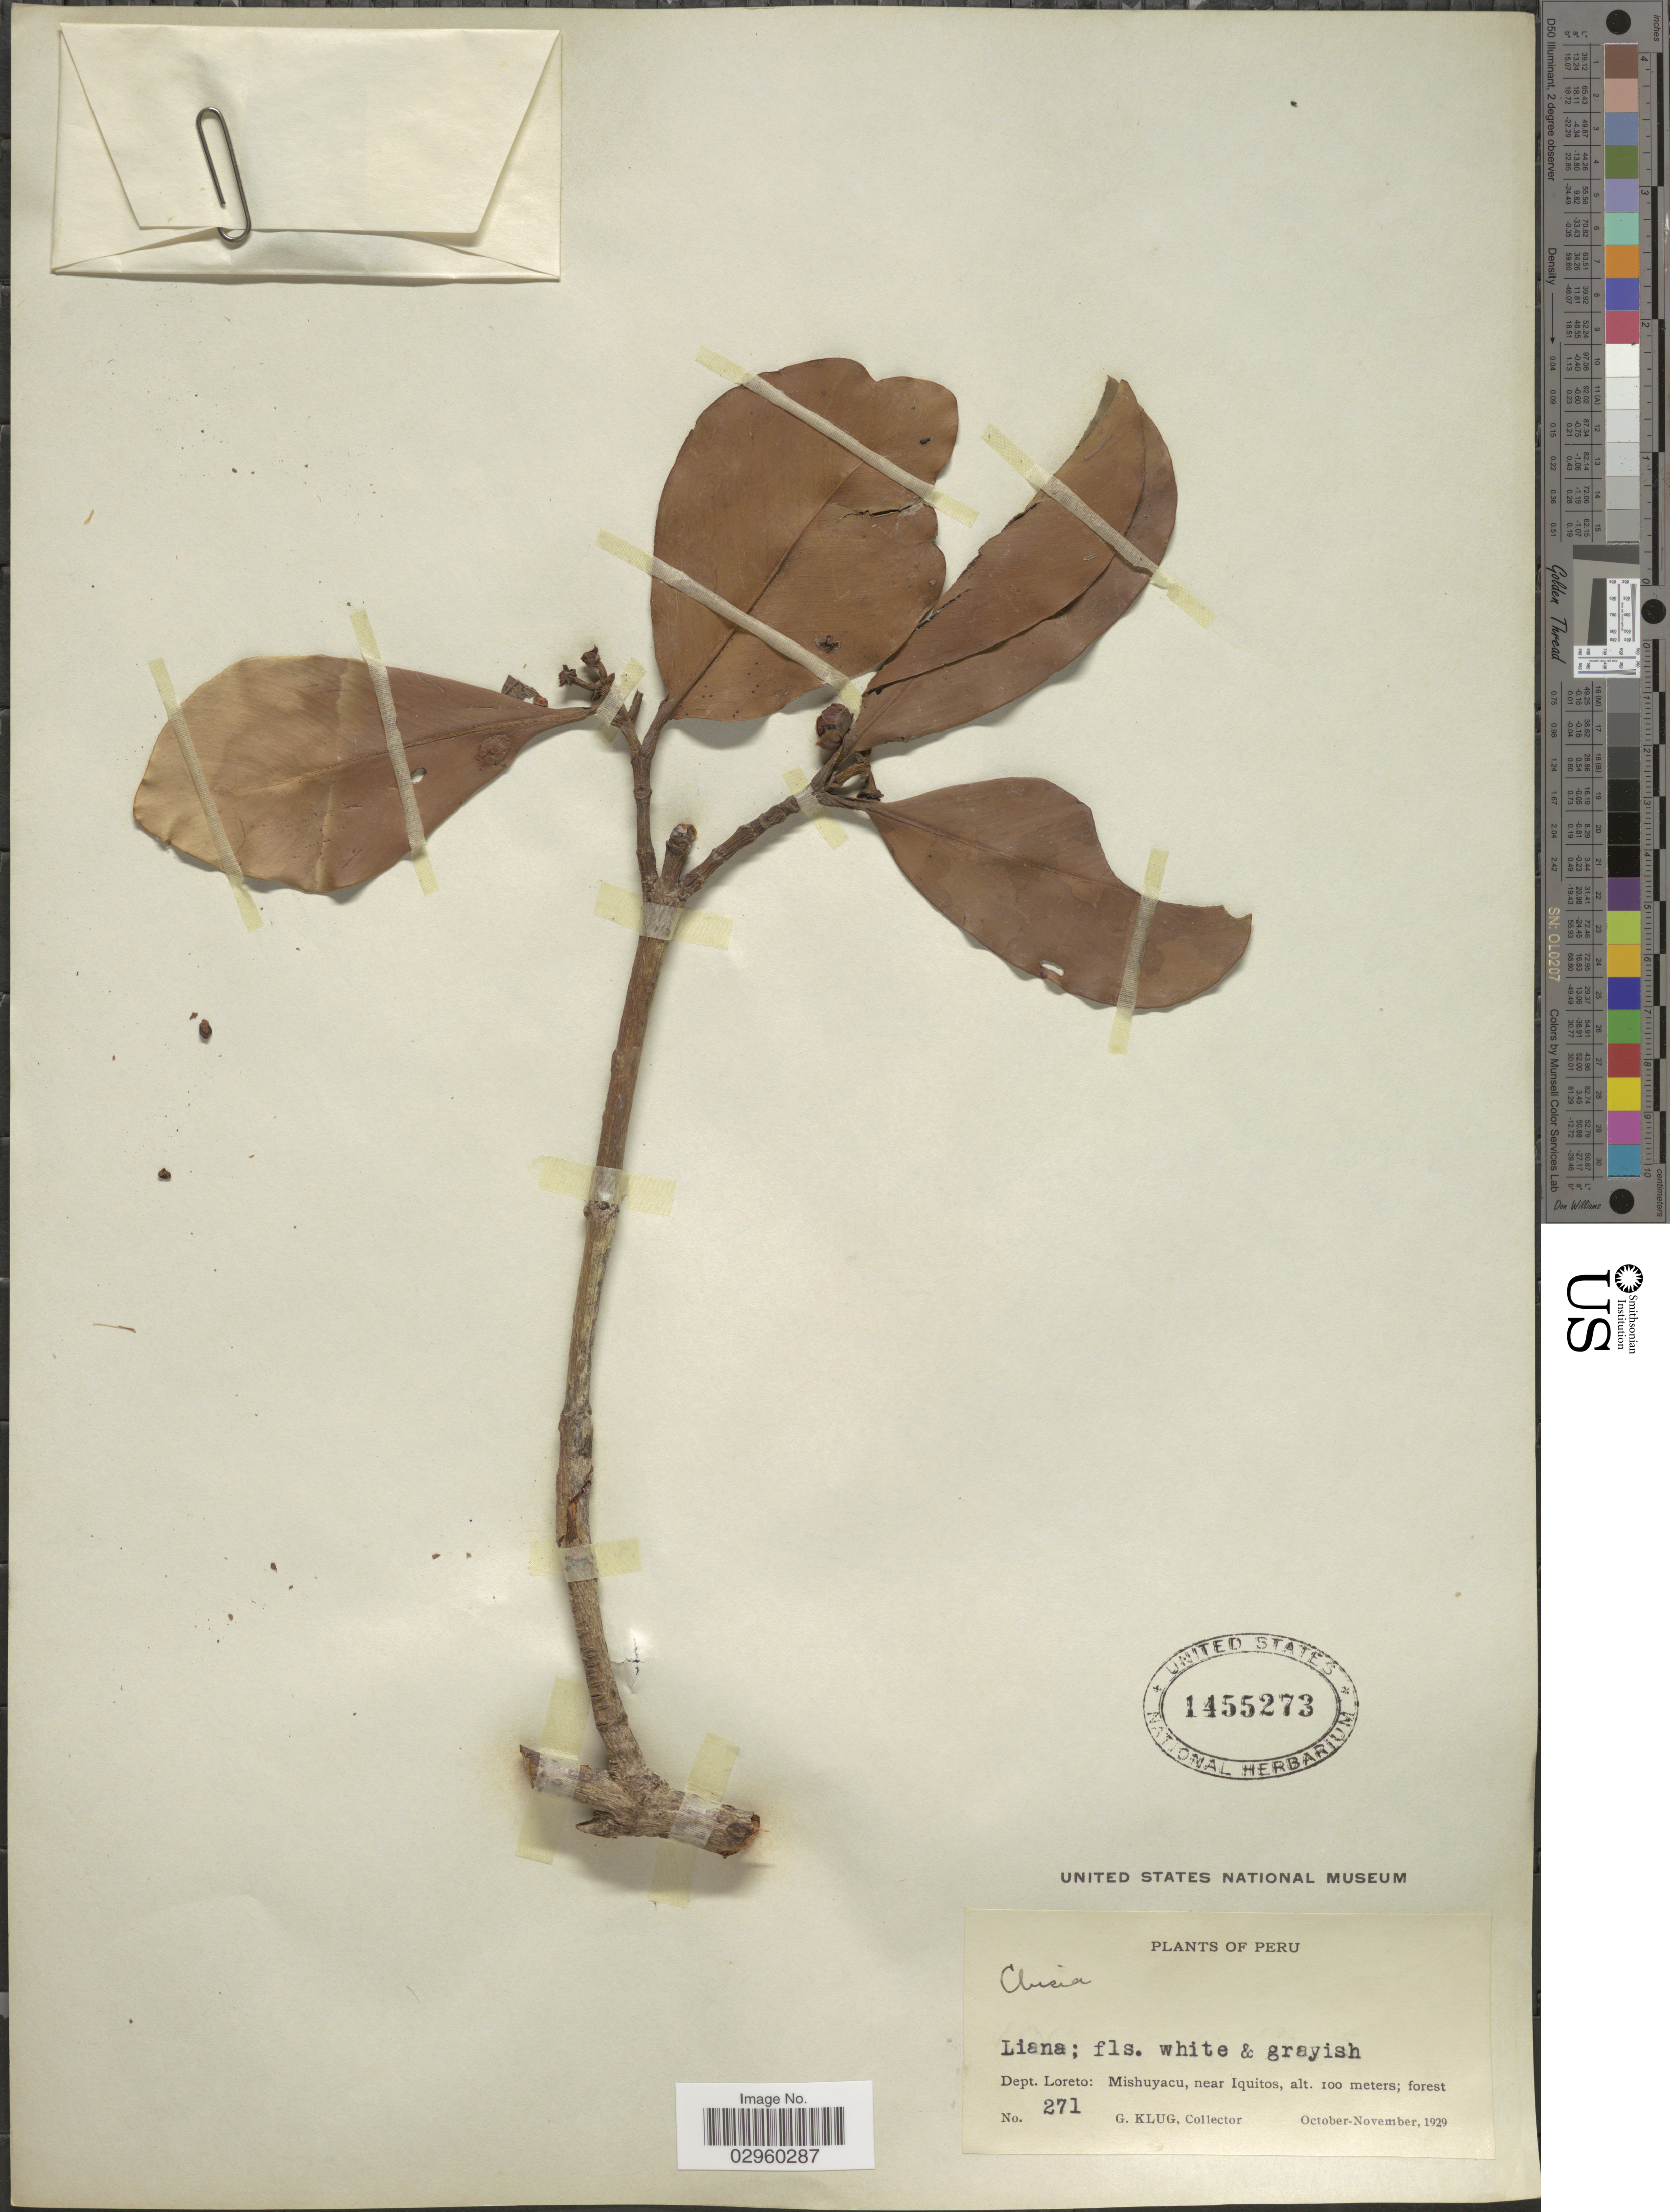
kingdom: Plantae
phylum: Tracheophyta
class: Magnoliopsida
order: Malpighiales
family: Clusiaceae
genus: Clusia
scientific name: Clusia sp.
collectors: G. Klug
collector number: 271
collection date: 1929-10/1929-11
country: Peru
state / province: Loreto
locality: Dept. Loreto: Mishuyacu, near Iquitos.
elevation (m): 100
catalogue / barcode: US 1455273